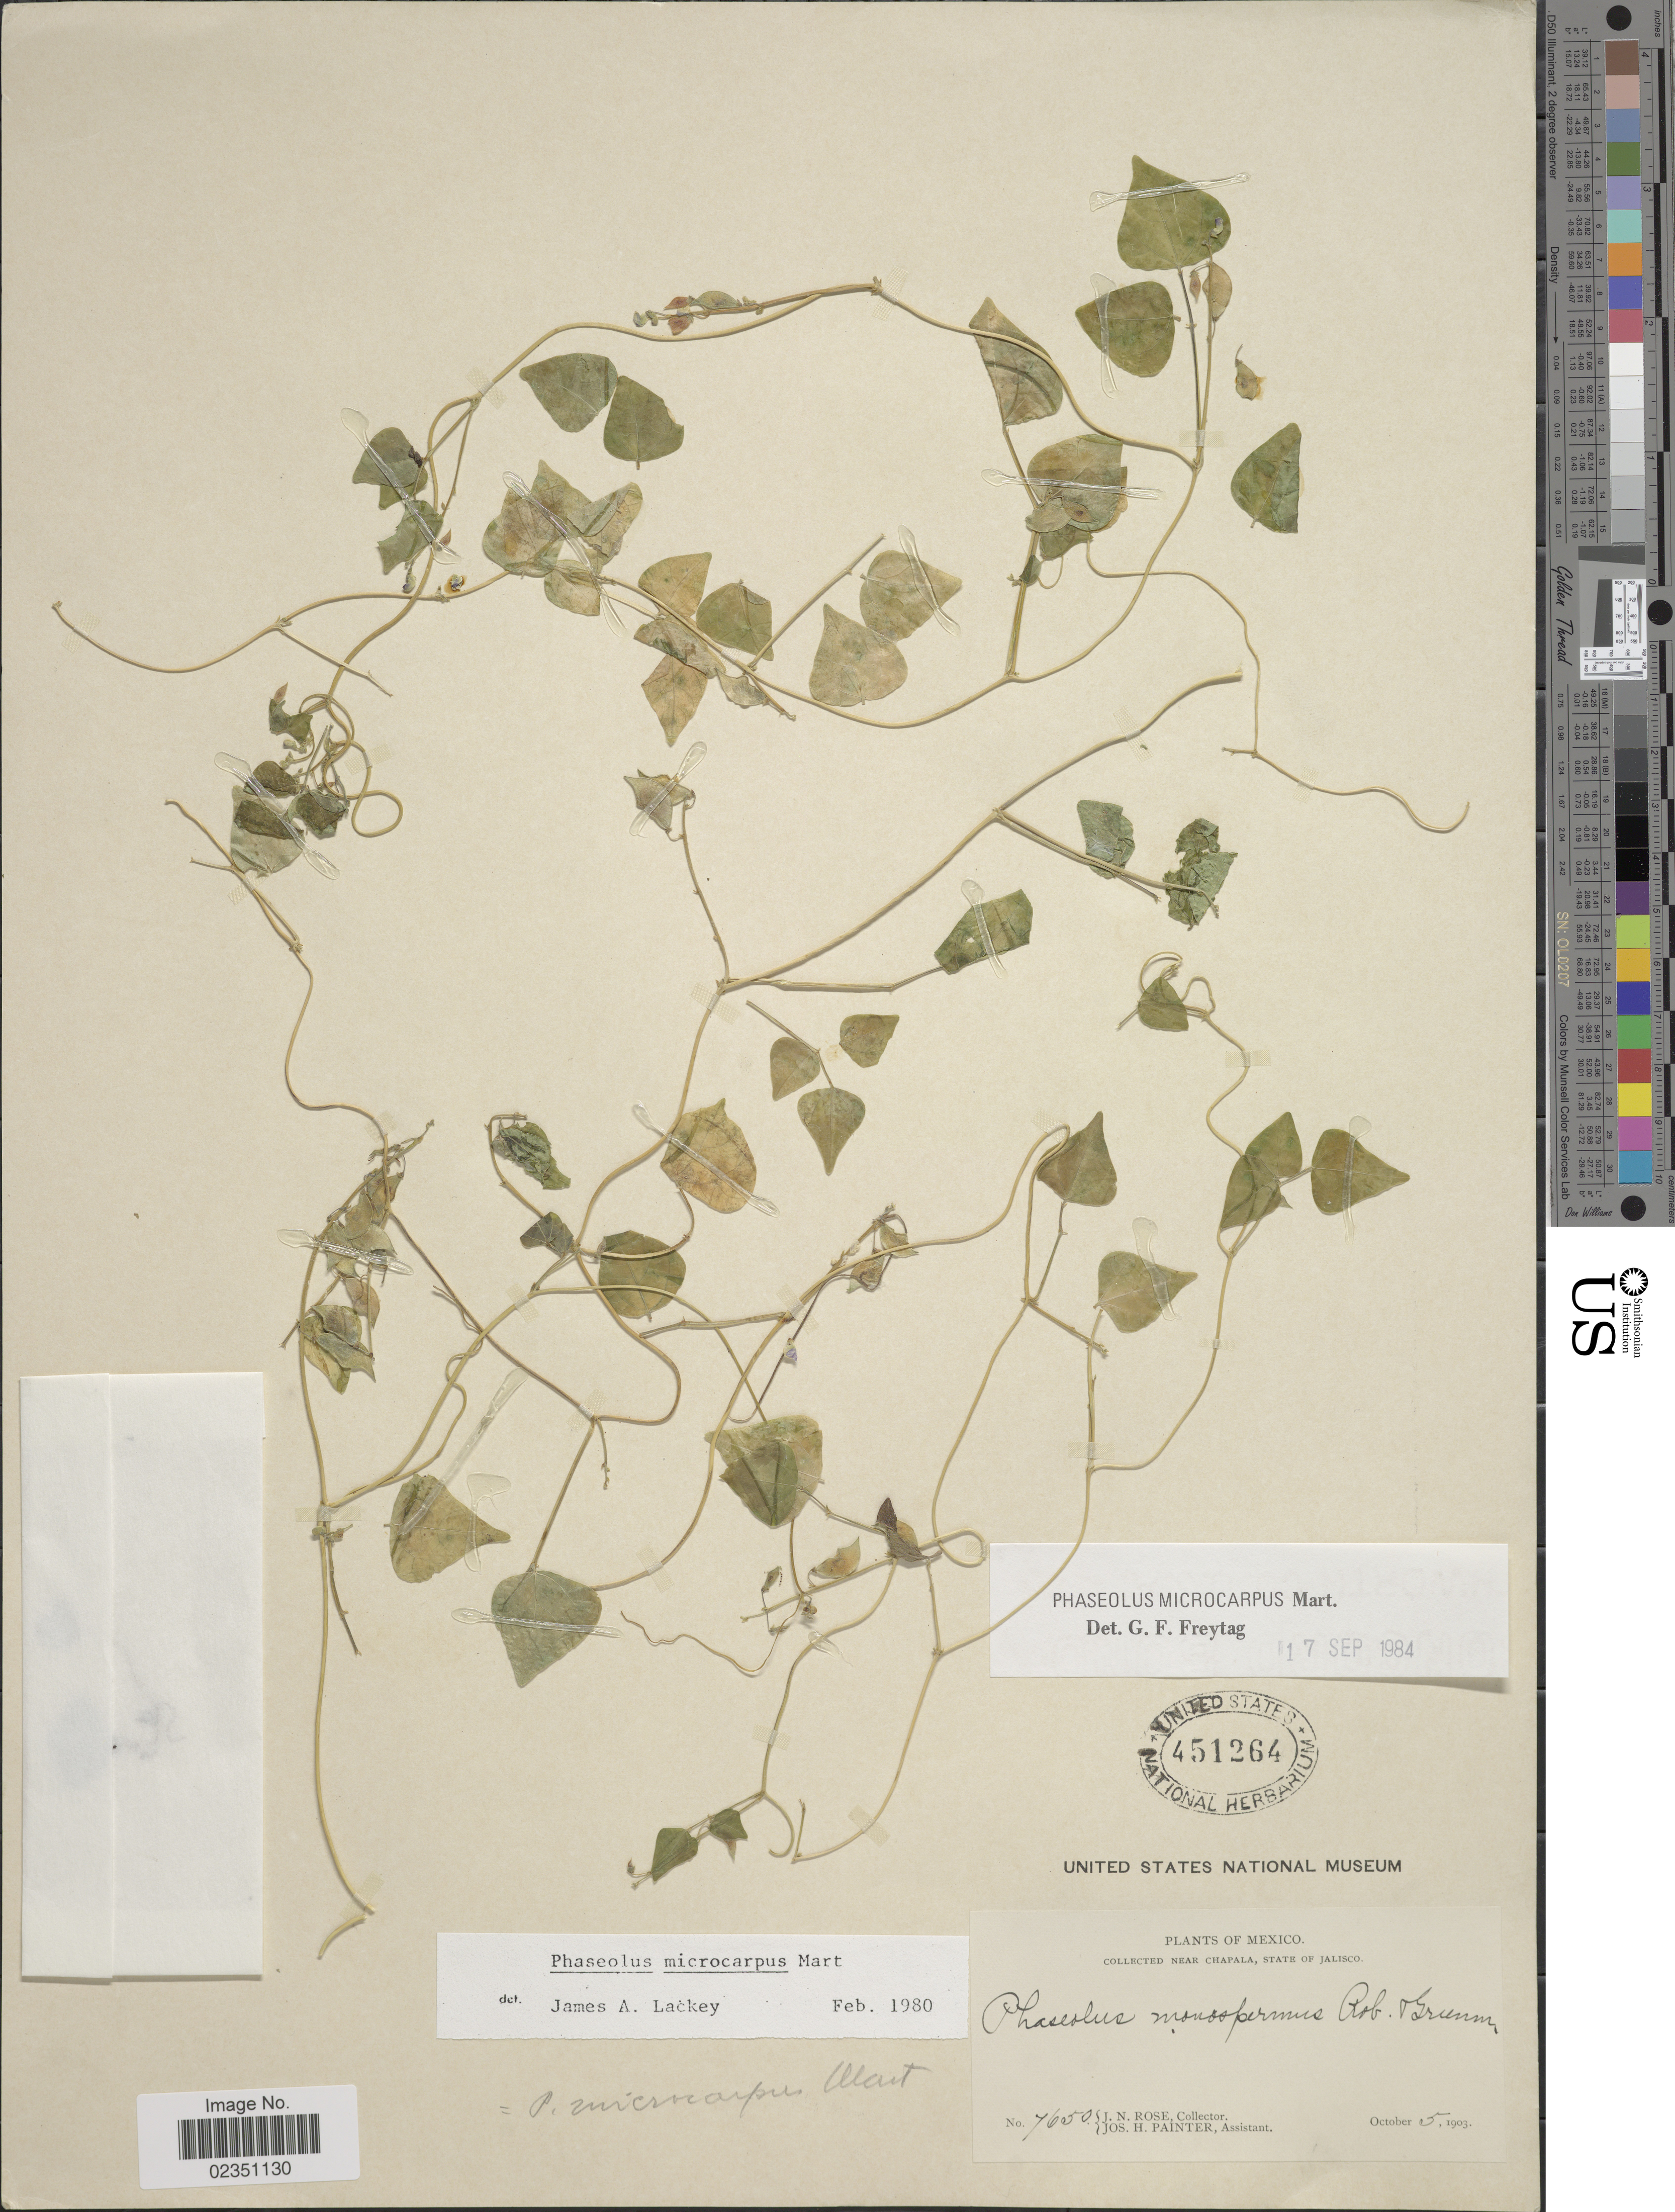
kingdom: Plantae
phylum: Tracheophyta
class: Magnoliopsida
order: Fabales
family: Fabaceae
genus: Phaseolus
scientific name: Phaseolus microcarpus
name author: Mart.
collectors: J. N. Rose & J. H. Painter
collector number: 7650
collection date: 1903-10-05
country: Mexico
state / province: Jalisco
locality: Near Chapala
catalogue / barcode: US 451264